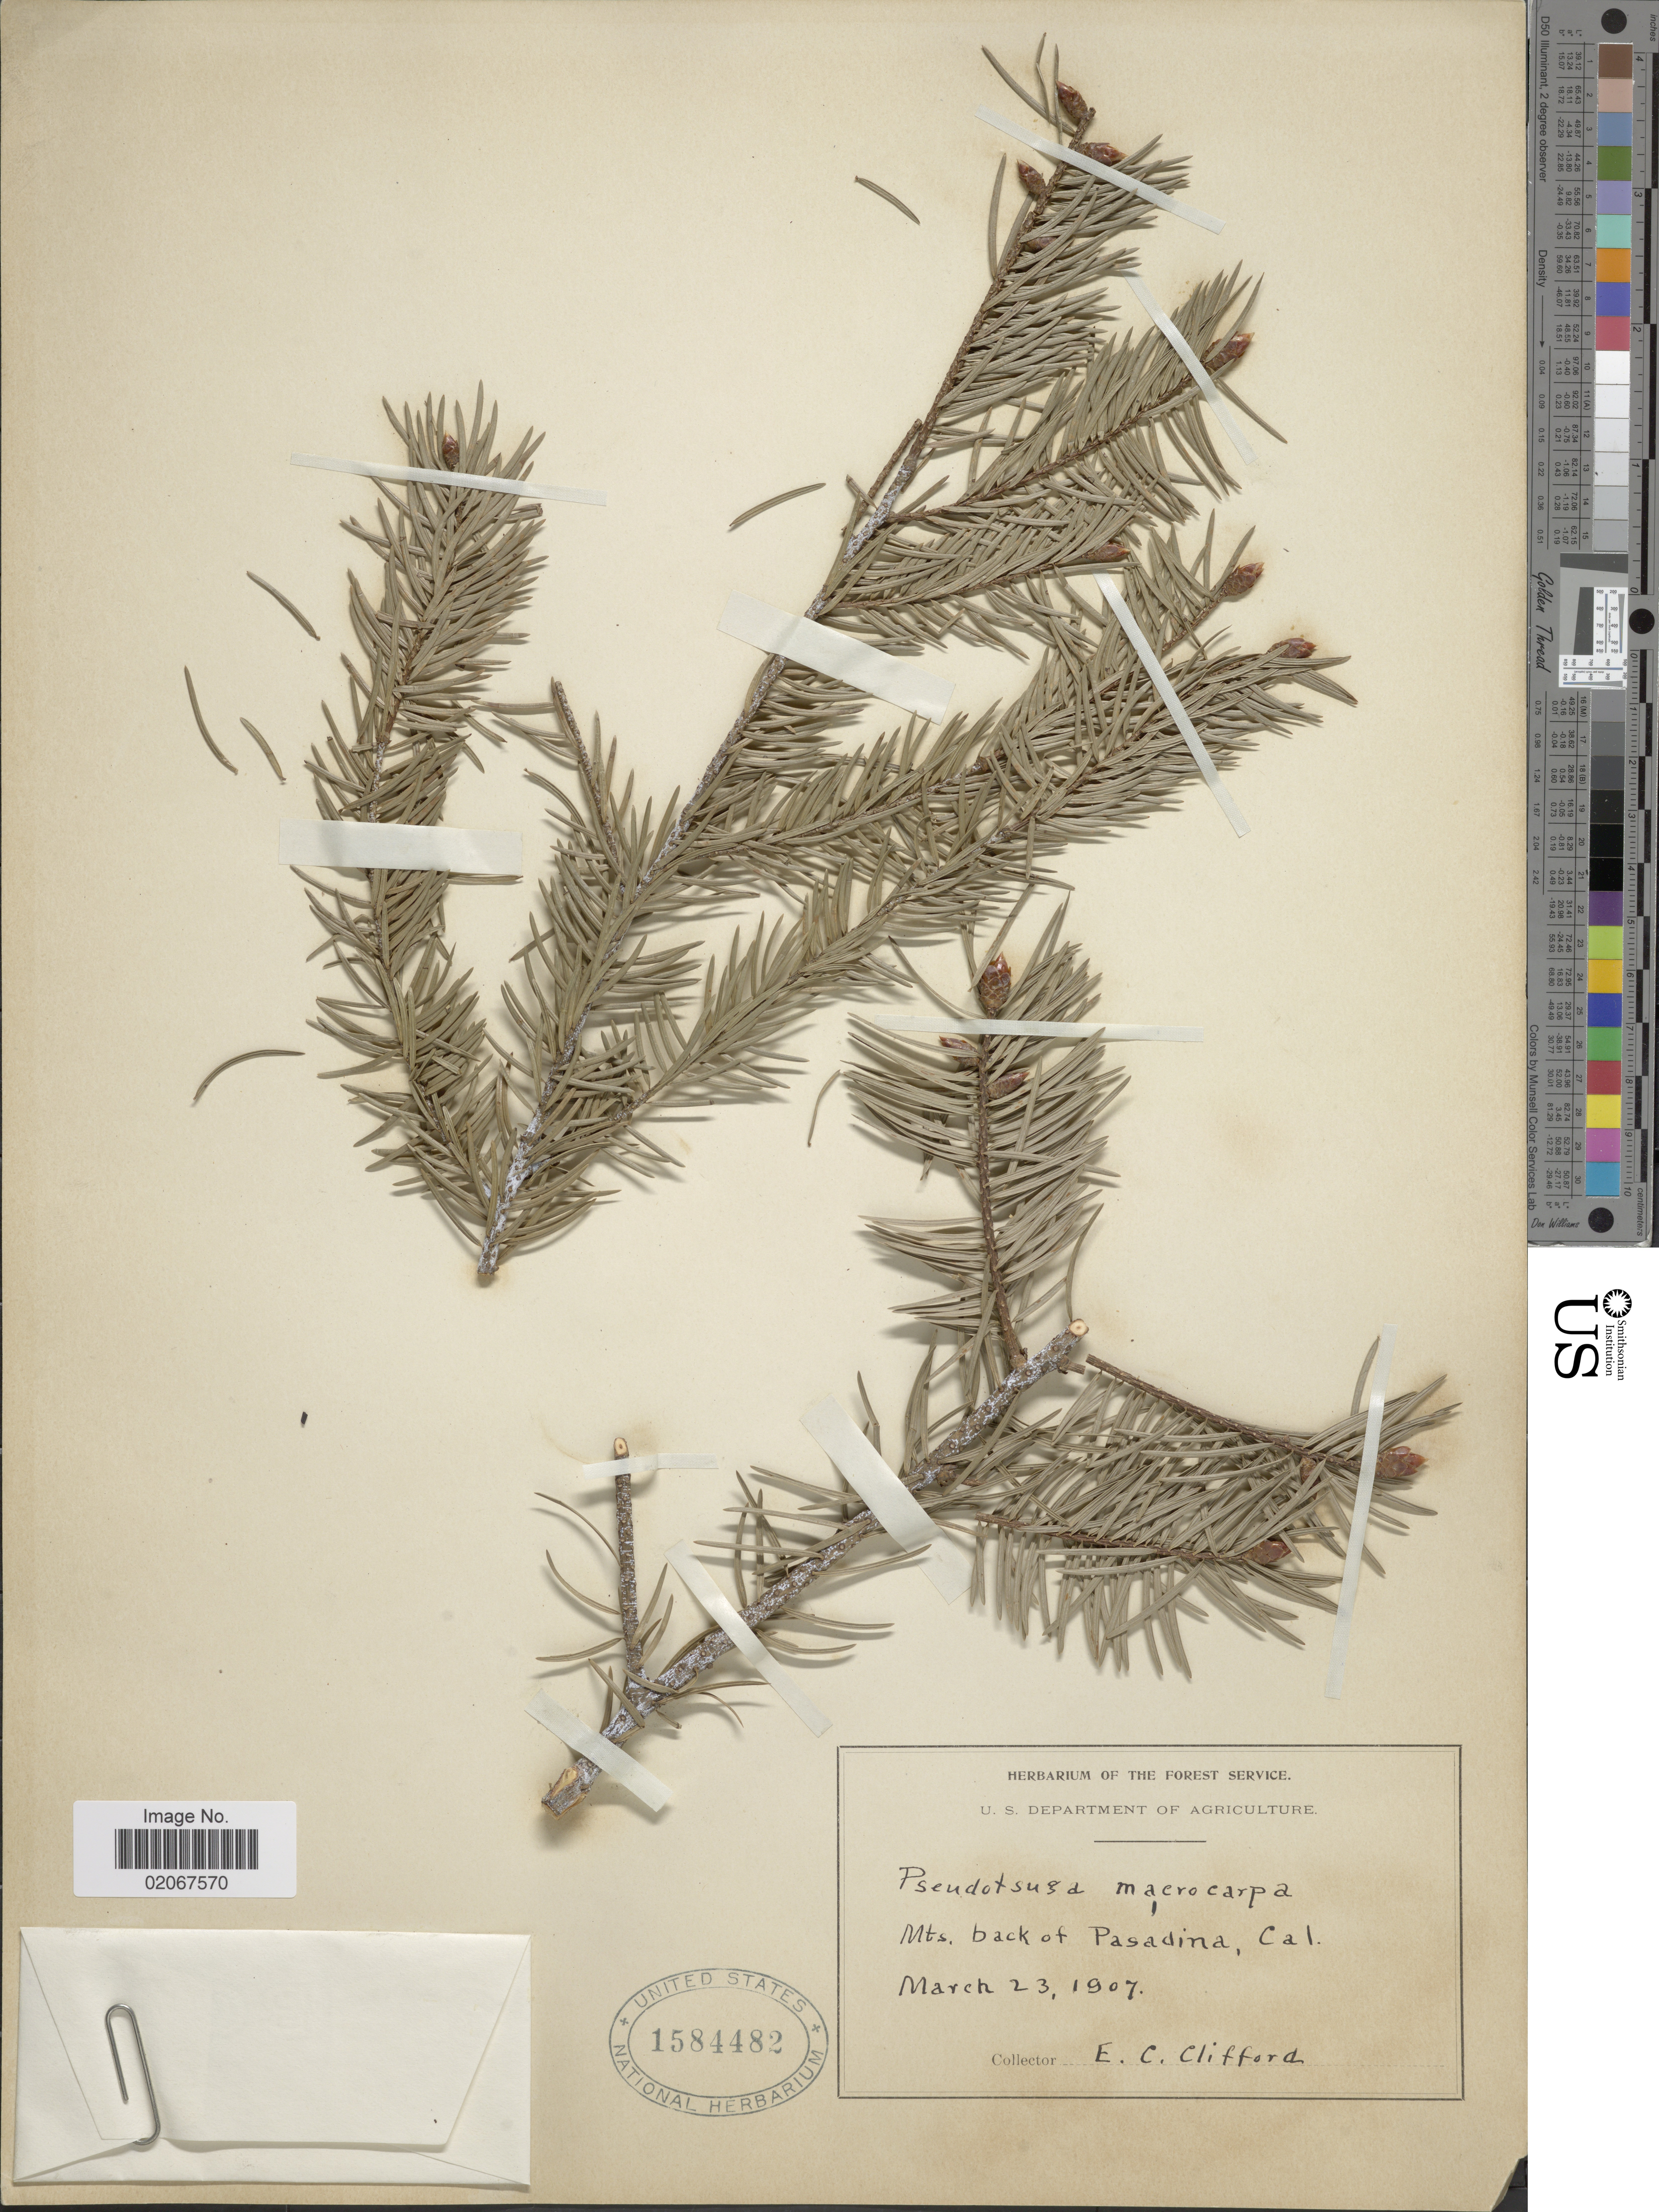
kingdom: Plantae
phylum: Tracheophyta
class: Pinopsida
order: Pinales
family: Pinaceae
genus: Pseudotsuga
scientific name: Pseudotsuga macrocarpa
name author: (Vasey) Mayr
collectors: E. Clifford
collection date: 1907-03-23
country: United States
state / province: California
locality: Mts. back of Pasadina, Cal.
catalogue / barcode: US 1584482